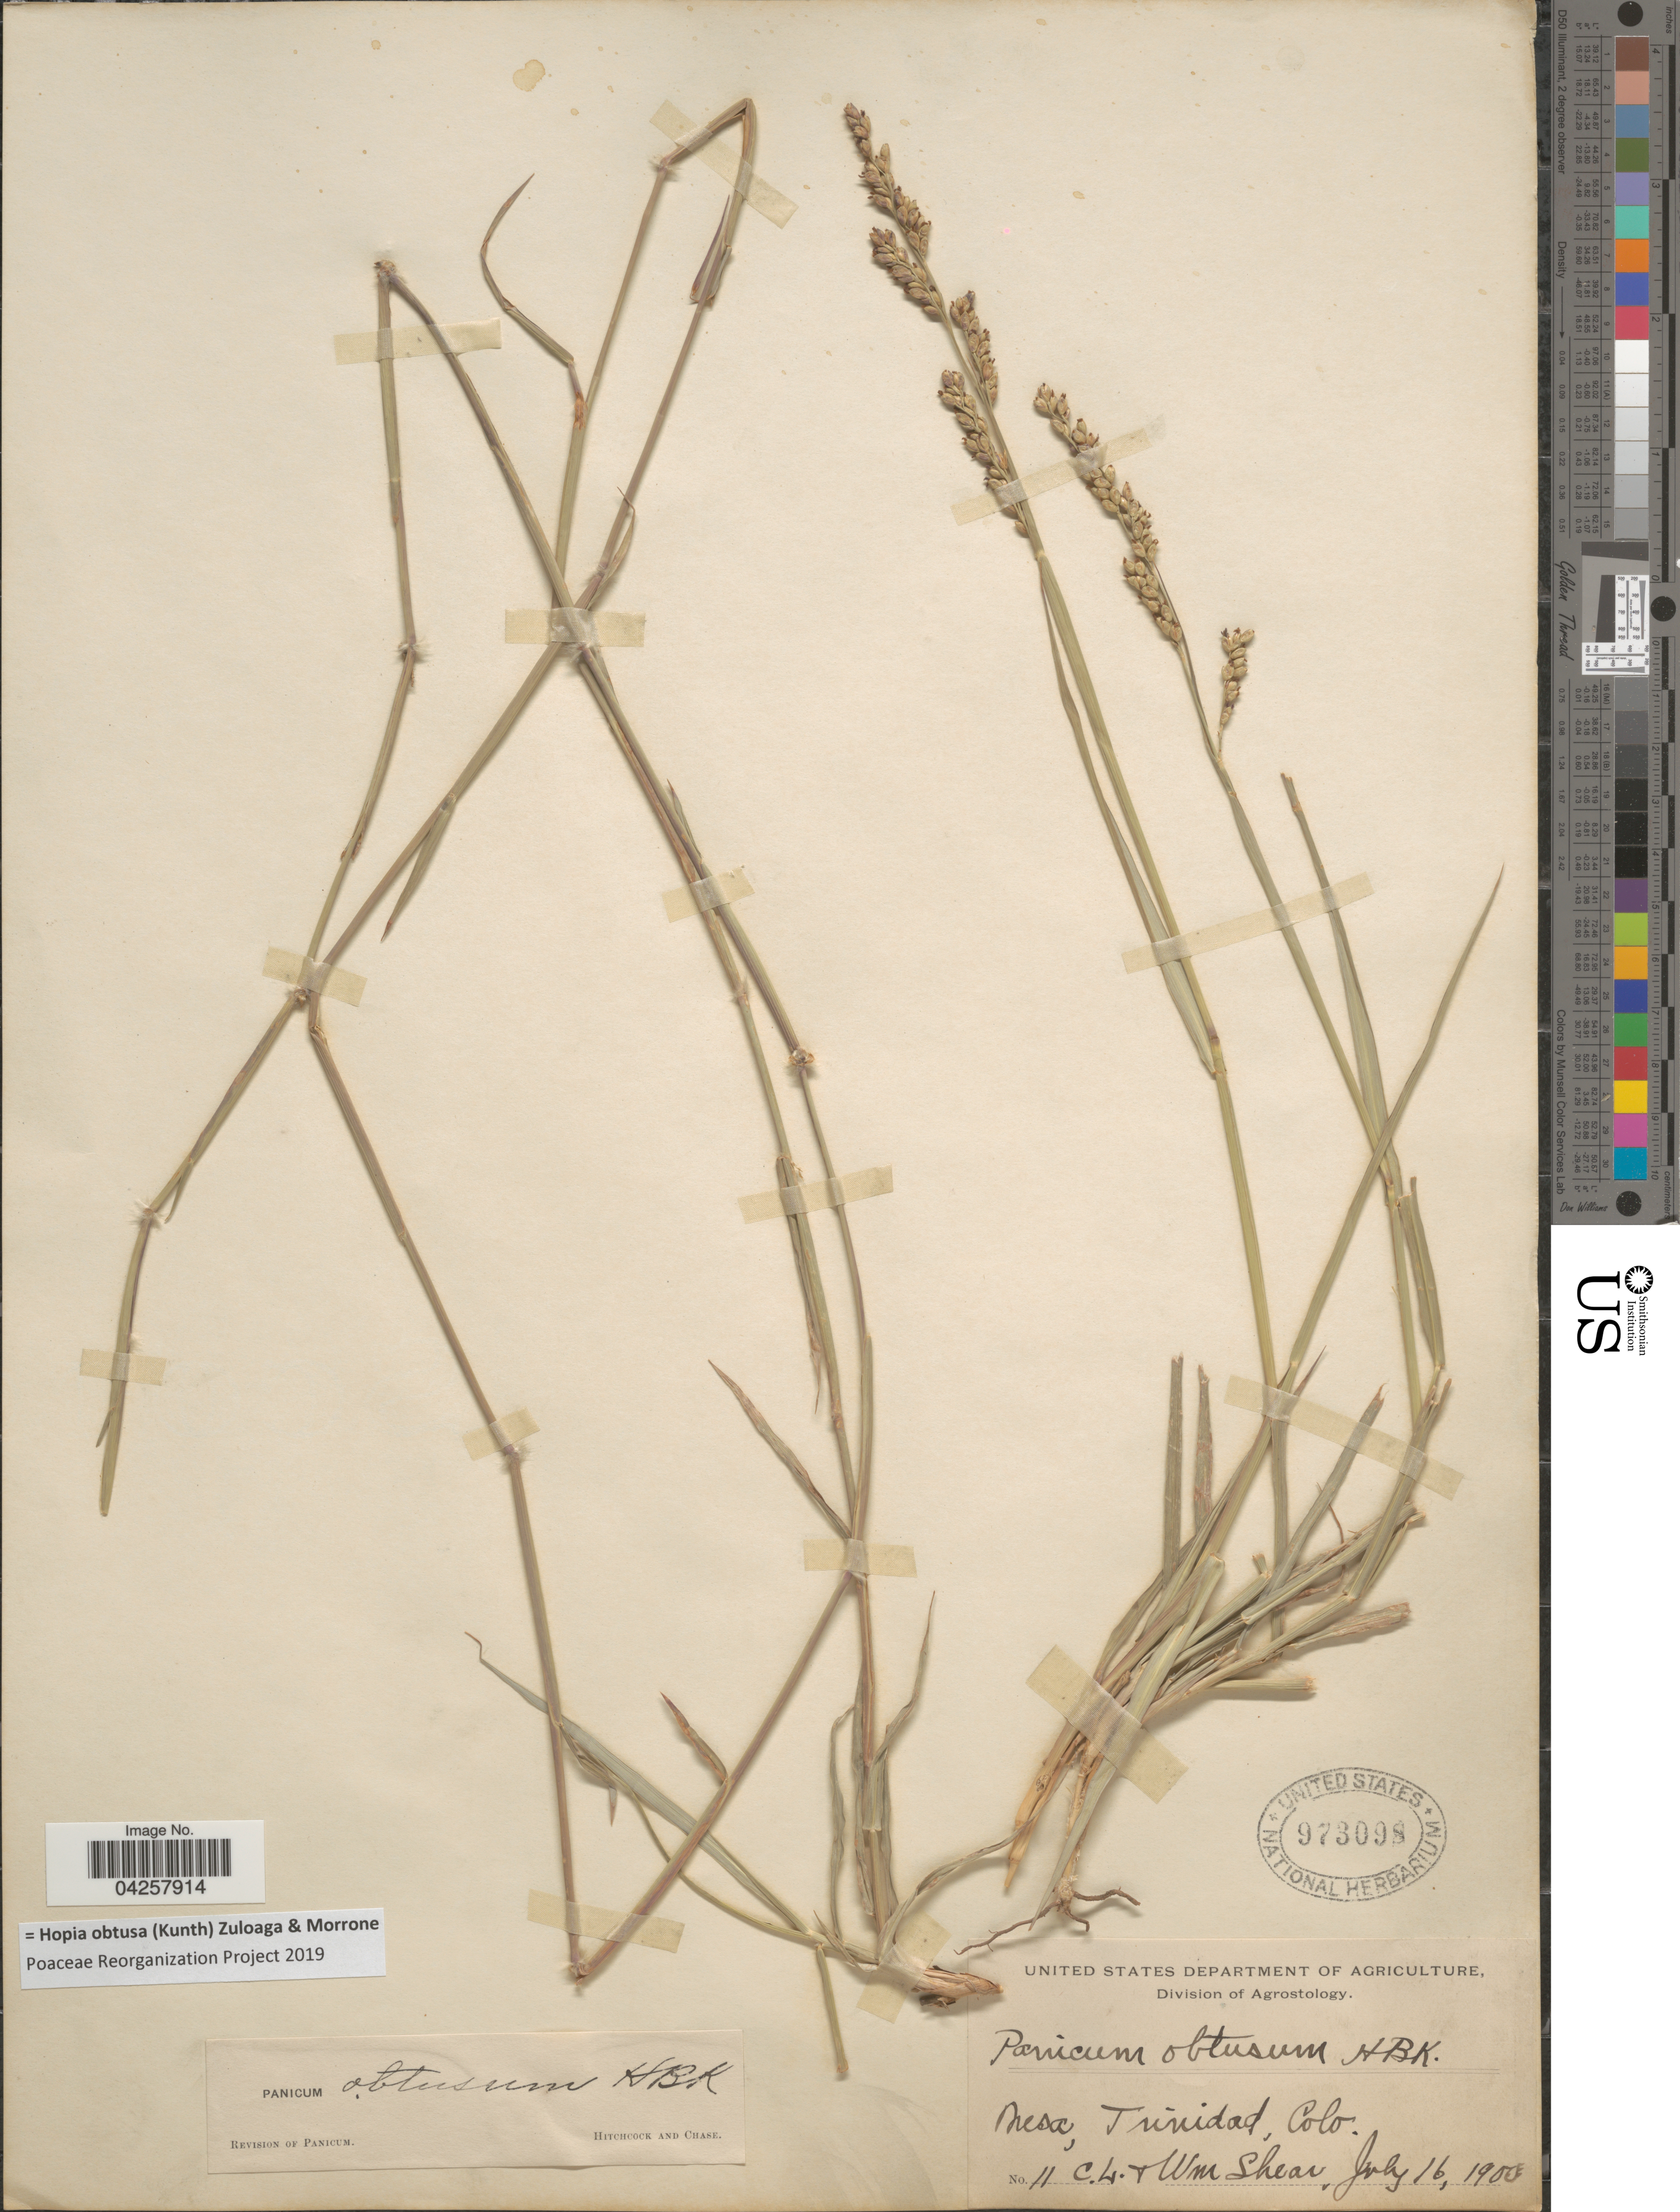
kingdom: Plantae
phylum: Tracheophyta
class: Liliopsida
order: Poales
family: Poaceae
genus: Hopia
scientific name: Hopia obtusa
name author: (Kunth) Zuloaga & Morrone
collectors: C. L. Shear & W. Shear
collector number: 11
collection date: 1900-07-16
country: United States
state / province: Colorado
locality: Mesa, Trinidad.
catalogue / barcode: US 973098